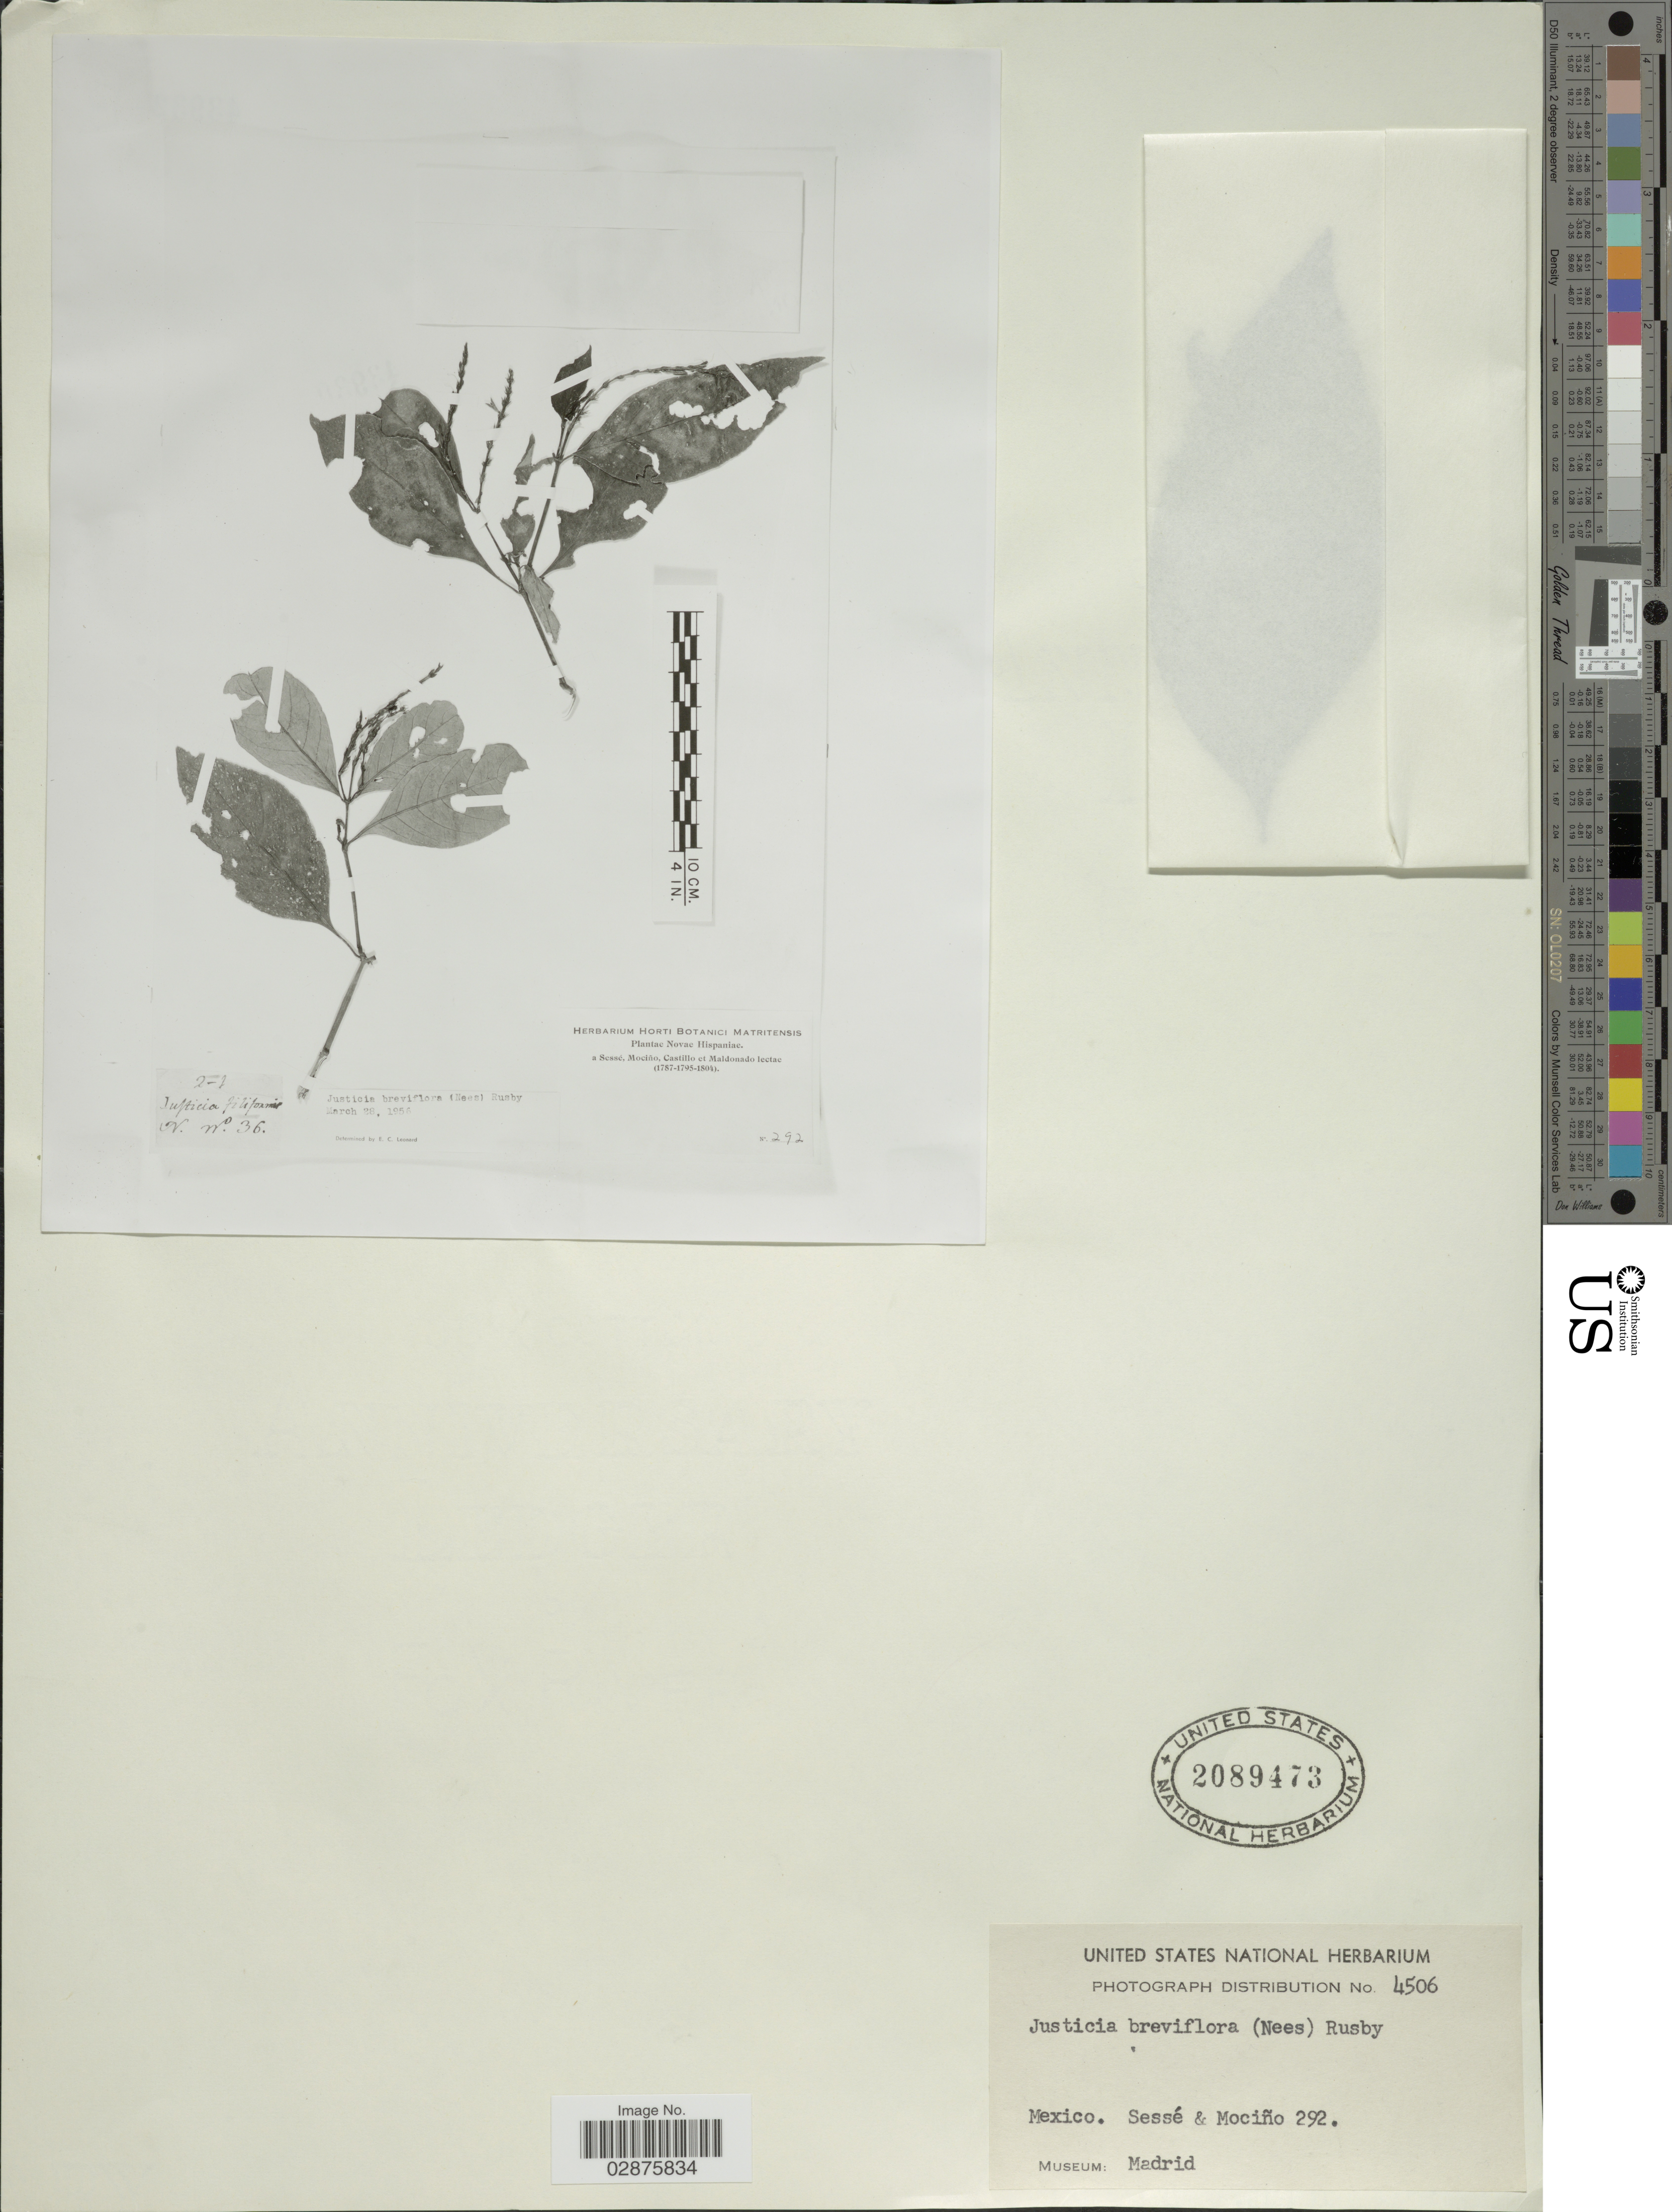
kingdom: Plantae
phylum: Tracheophyta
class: Magnoliopsida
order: Lamiales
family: Acanthaceae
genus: Justicia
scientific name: Justicia breviflora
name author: (Nees) Rusby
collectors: Sessé, --, Mociño, Castillo, -- & Maldonado, --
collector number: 292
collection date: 1787/1804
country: Mexico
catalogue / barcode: US 2089473